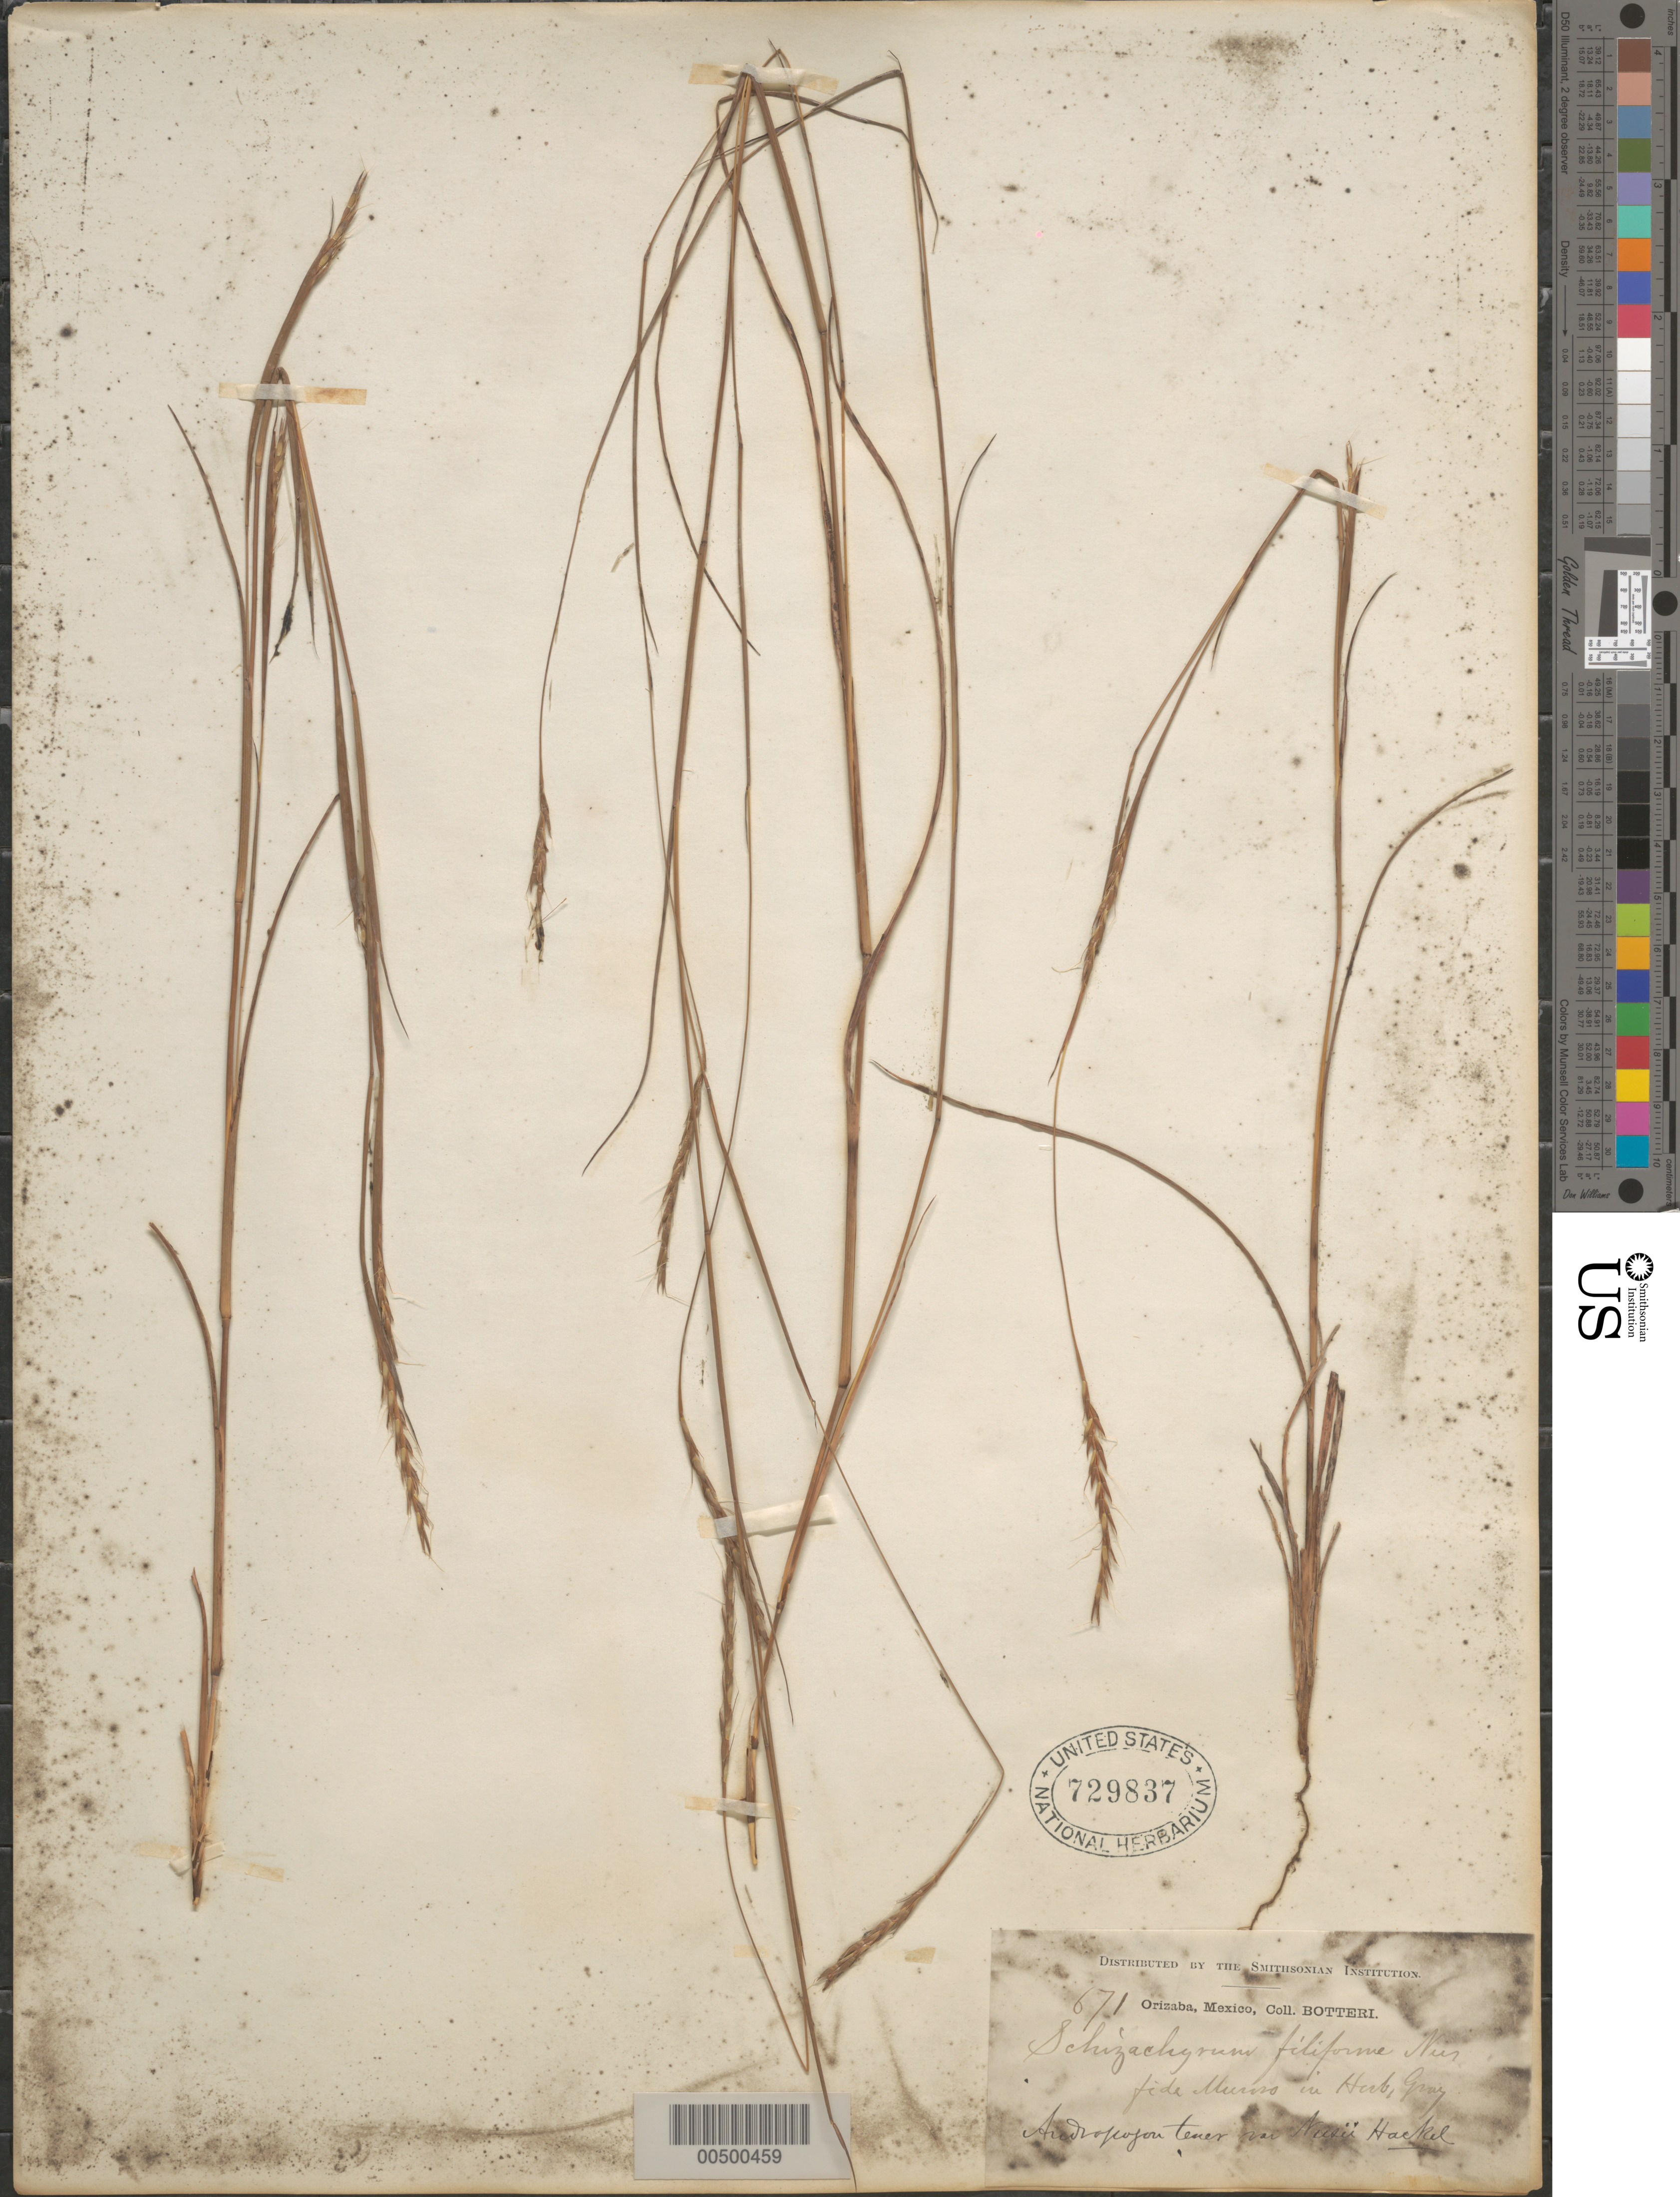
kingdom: Plantae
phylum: Tracheophyta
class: Liliopsida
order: Poales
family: Poaceae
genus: Schizachyrium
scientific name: Schizachyrium tenerum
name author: Nees in Mart.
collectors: -. Botteri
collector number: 671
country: Mexico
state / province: Veracruz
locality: Orizaba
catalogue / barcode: US 729837